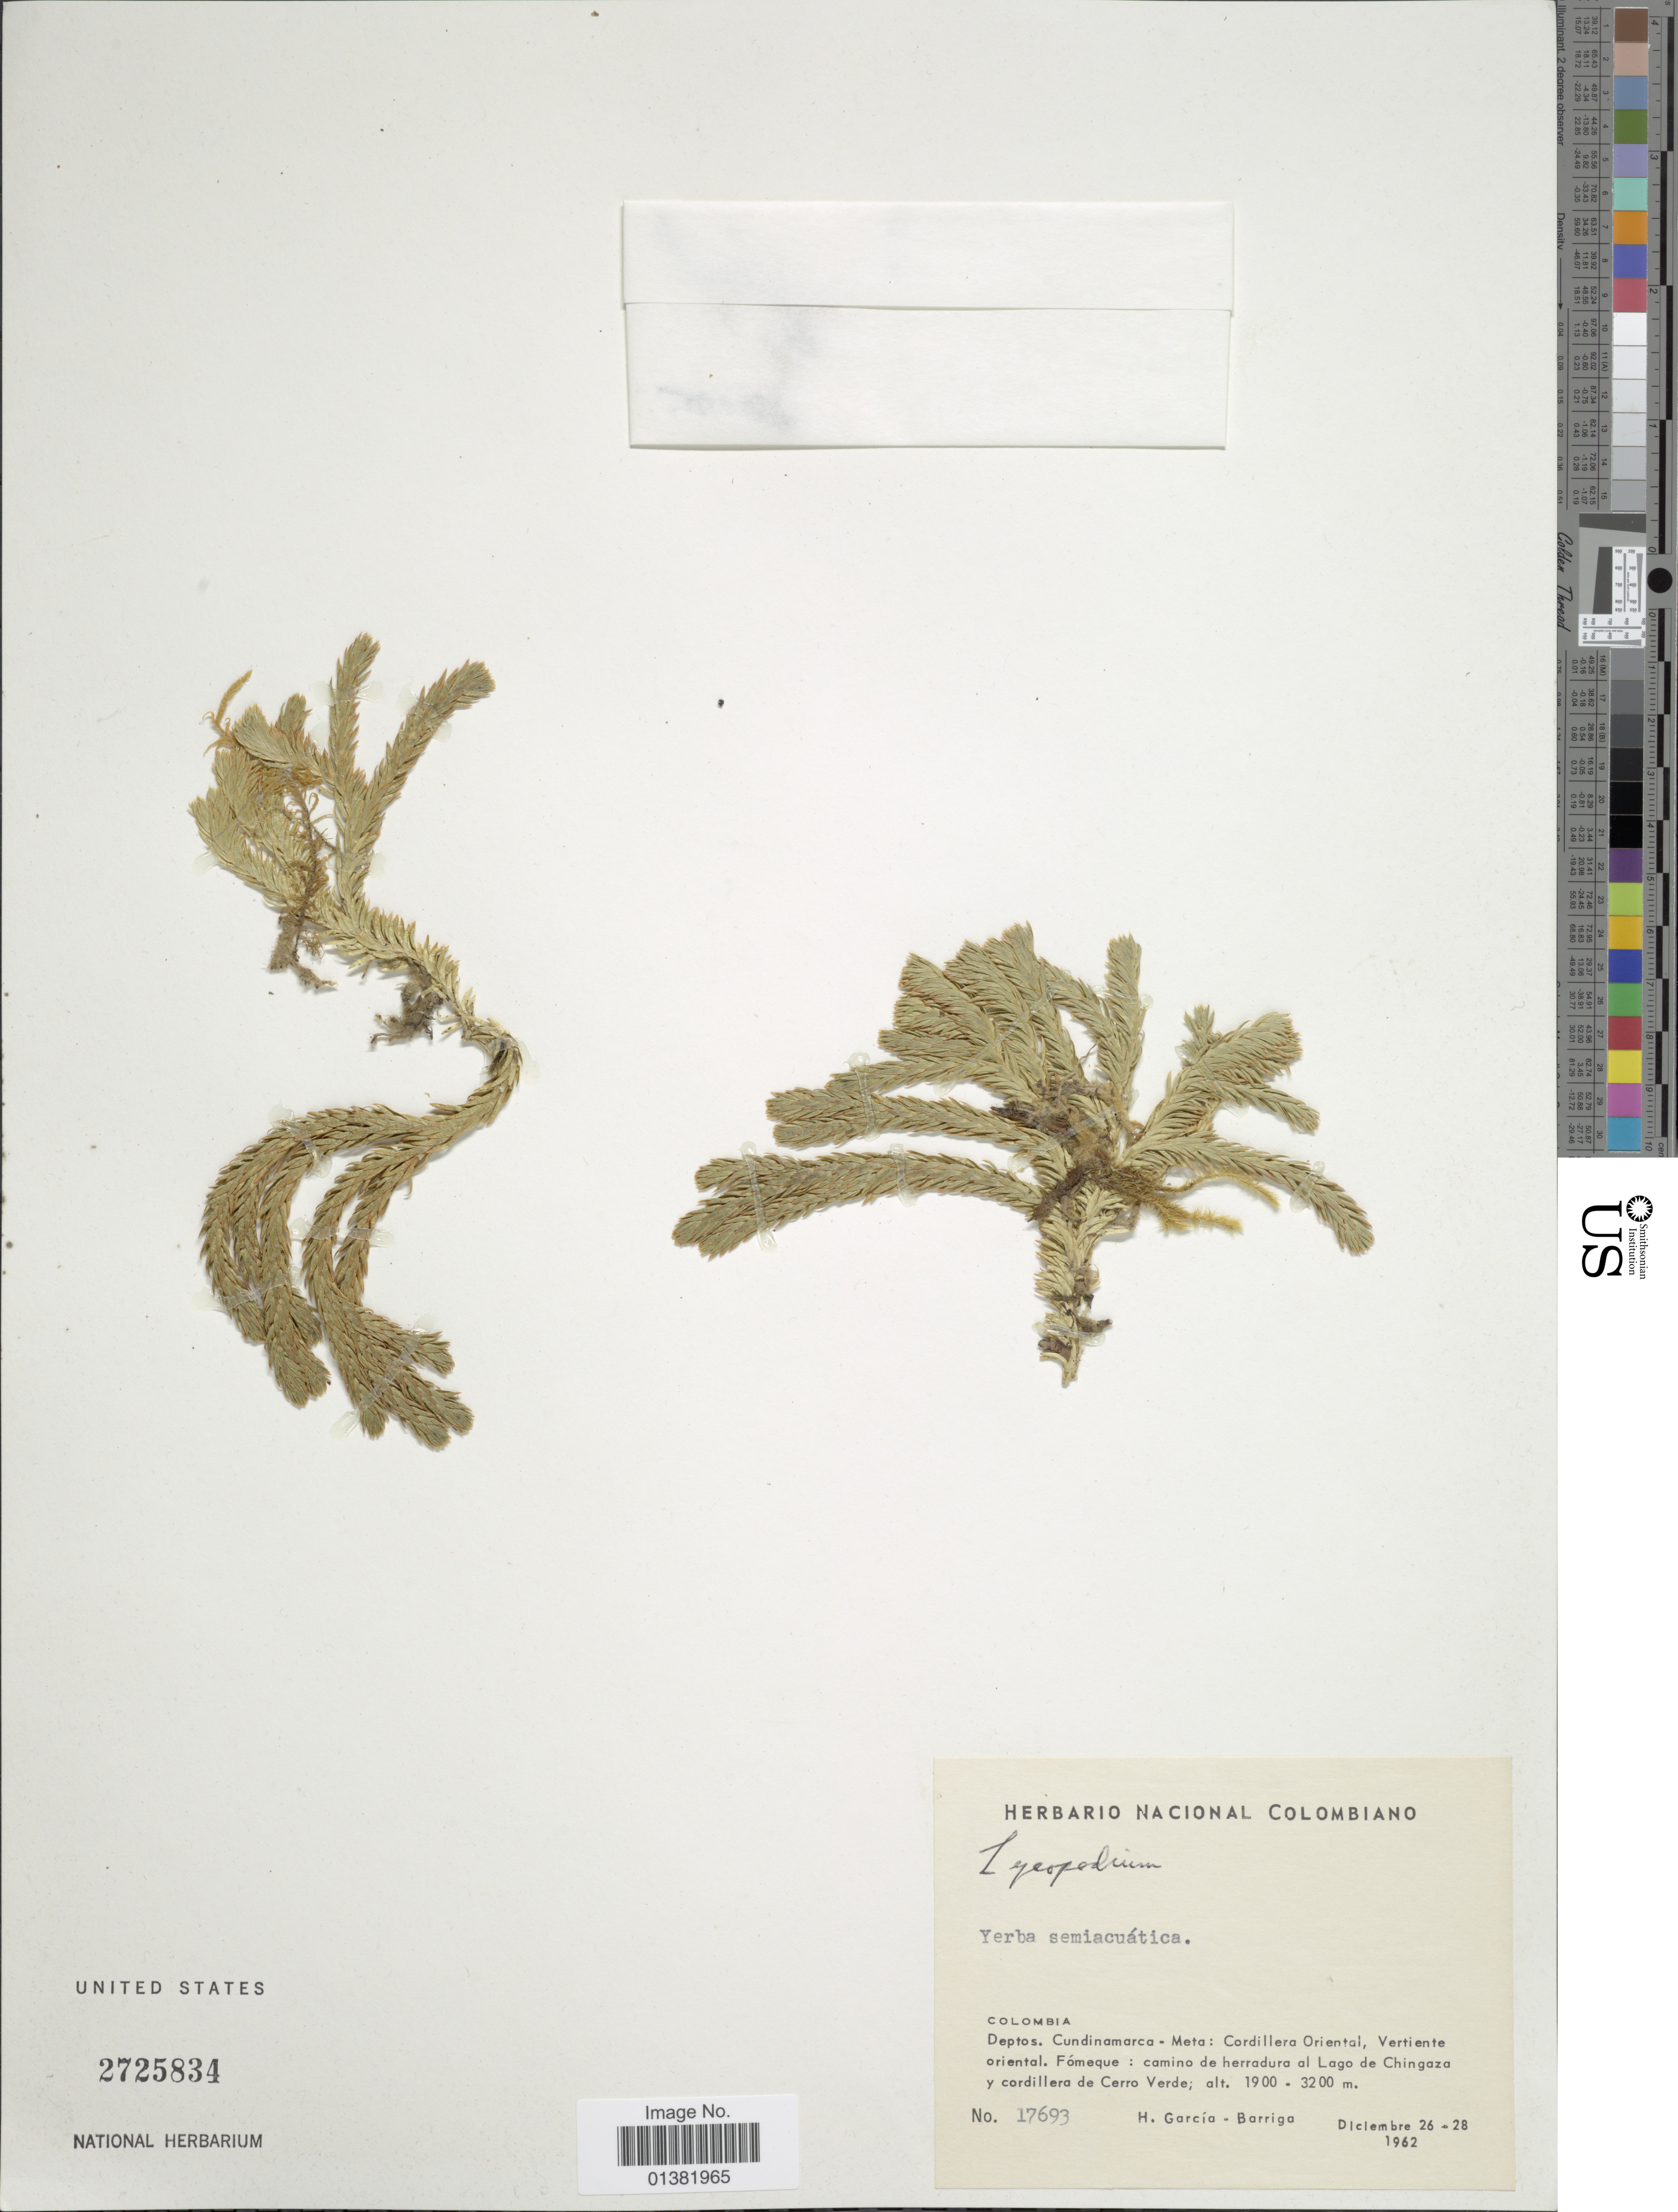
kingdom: Plantae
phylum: Tracheophyta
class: Lycopodiopsida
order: Lycopodiales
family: Lycopodiaceae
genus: Phlegmariurus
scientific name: Phlegmariurus cruentus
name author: (Spring) B. Øllg.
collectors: H. García Barriga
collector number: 17693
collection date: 1962-12-26/1962-12-28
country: Colombia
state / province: Cundinamarca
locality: Meta: Cordillera Oriental, Vertiente oriental. Fómeque: camino de herradura al Lago de Chingaza y cordillera de Cerro Verda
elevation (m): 1900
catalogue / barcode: US 2725834